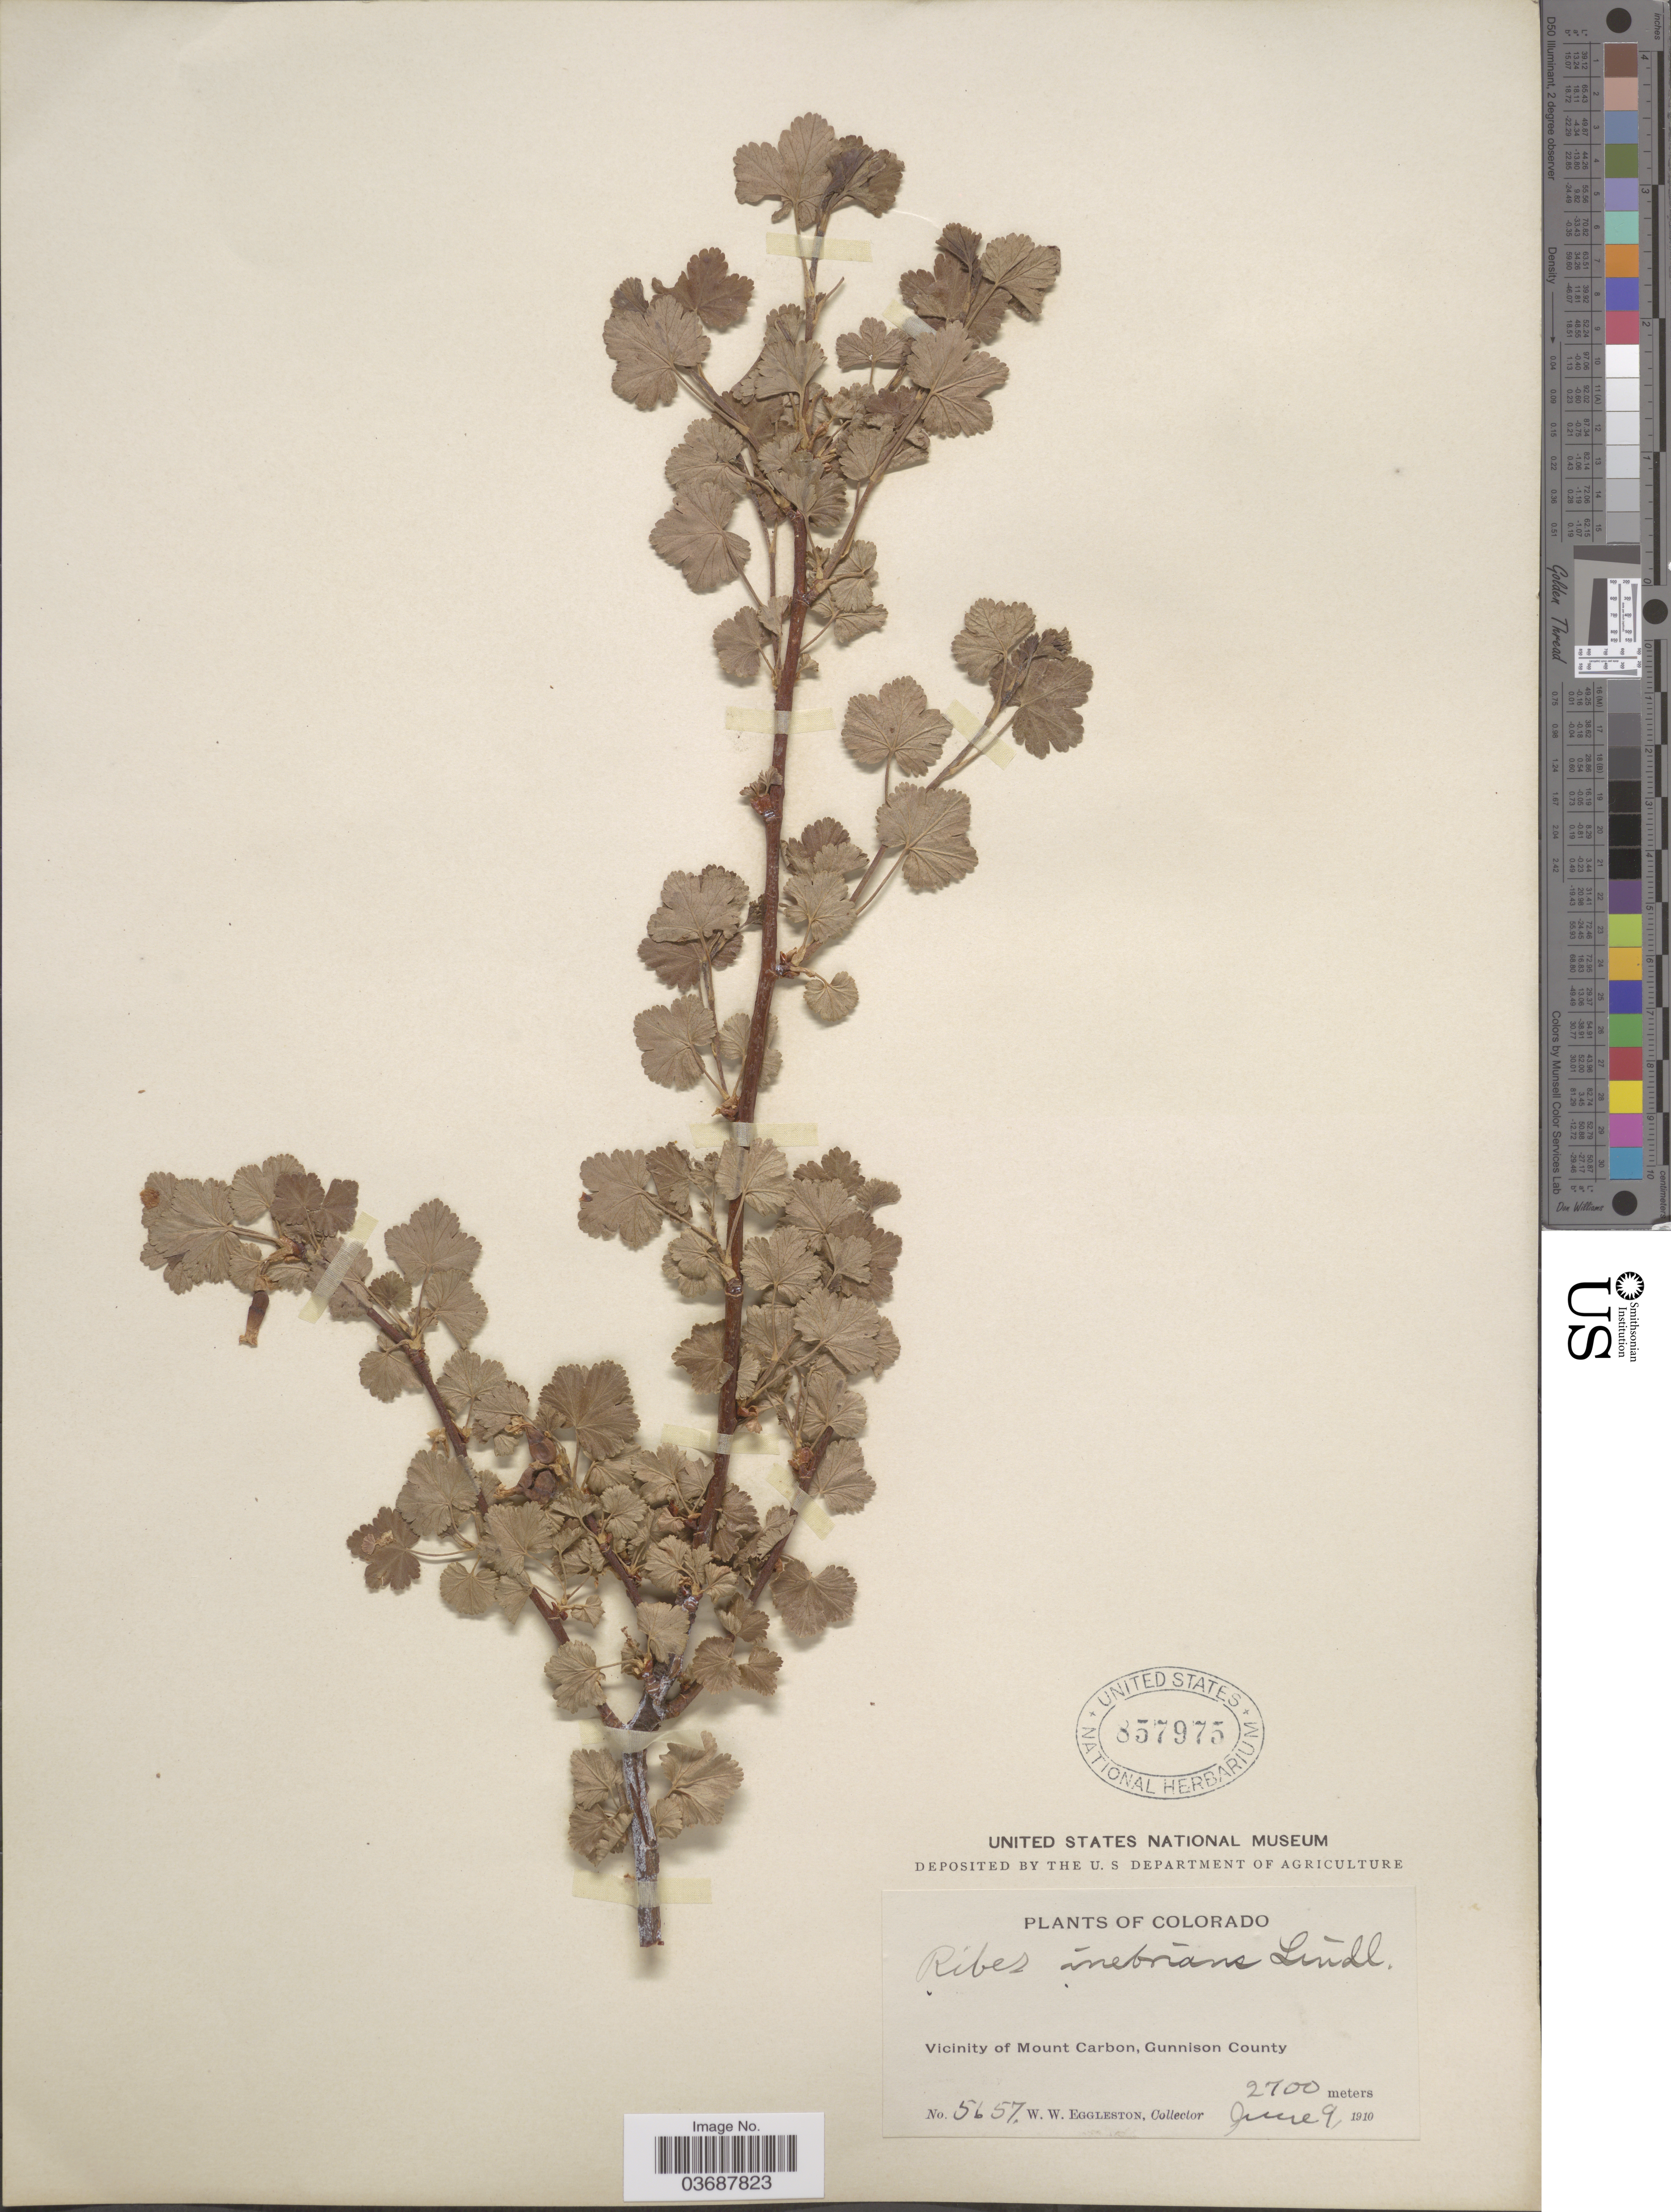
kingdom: Plantae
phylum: Tracheophyta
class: Magnoliopsida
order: Saxifragales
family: Grossulariaceae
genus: Ribes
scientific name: Ribes inebrians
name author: Lindl.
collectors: W. W. Eggleston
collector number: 5657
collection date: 1910-06-09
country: United States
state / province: Colorado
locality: Vicinity of Mount Carbon, Gunnison County.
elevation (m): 2700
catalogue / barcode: US 857975